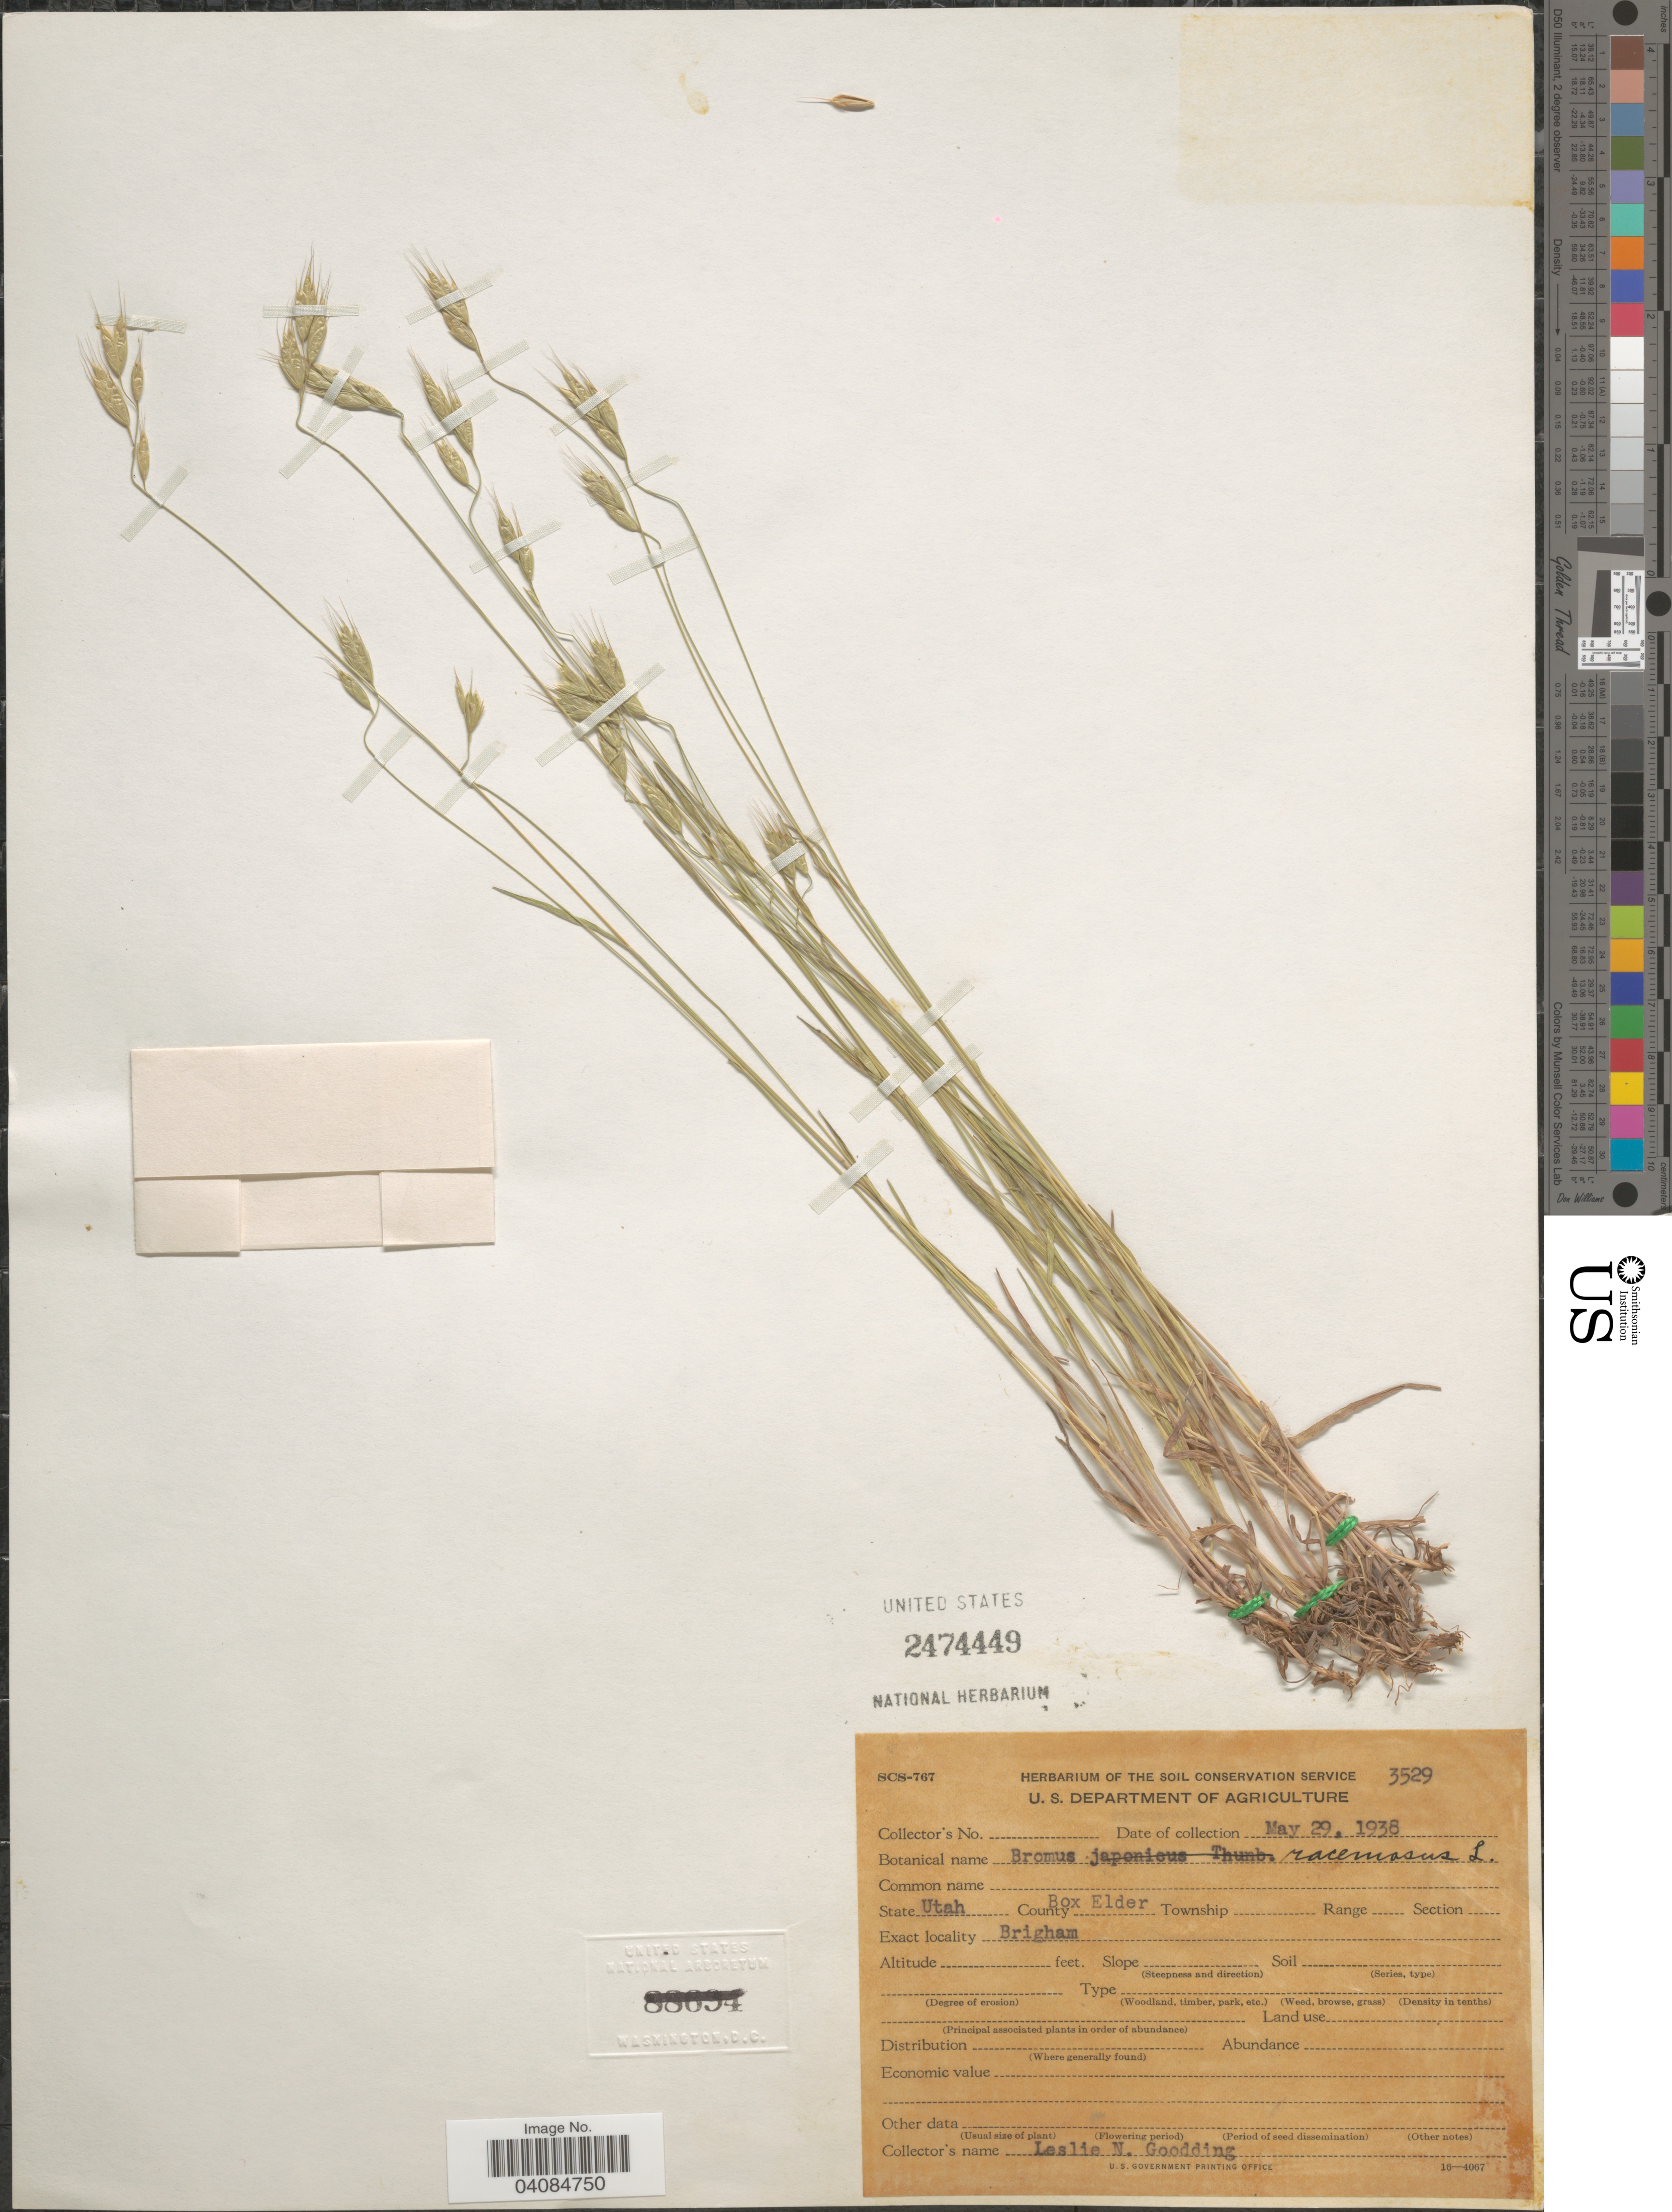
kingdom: Plantae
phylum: Tracheophyta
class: Liliopsida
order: Poales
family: Poaceae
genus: Bromus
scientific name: Bromus racemosus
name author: L.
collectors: L. N. Goodding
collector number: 3529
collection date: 1938-05-29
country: United States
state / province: Utah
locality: County Box Elder. Brigham.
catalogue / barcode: US 2474449